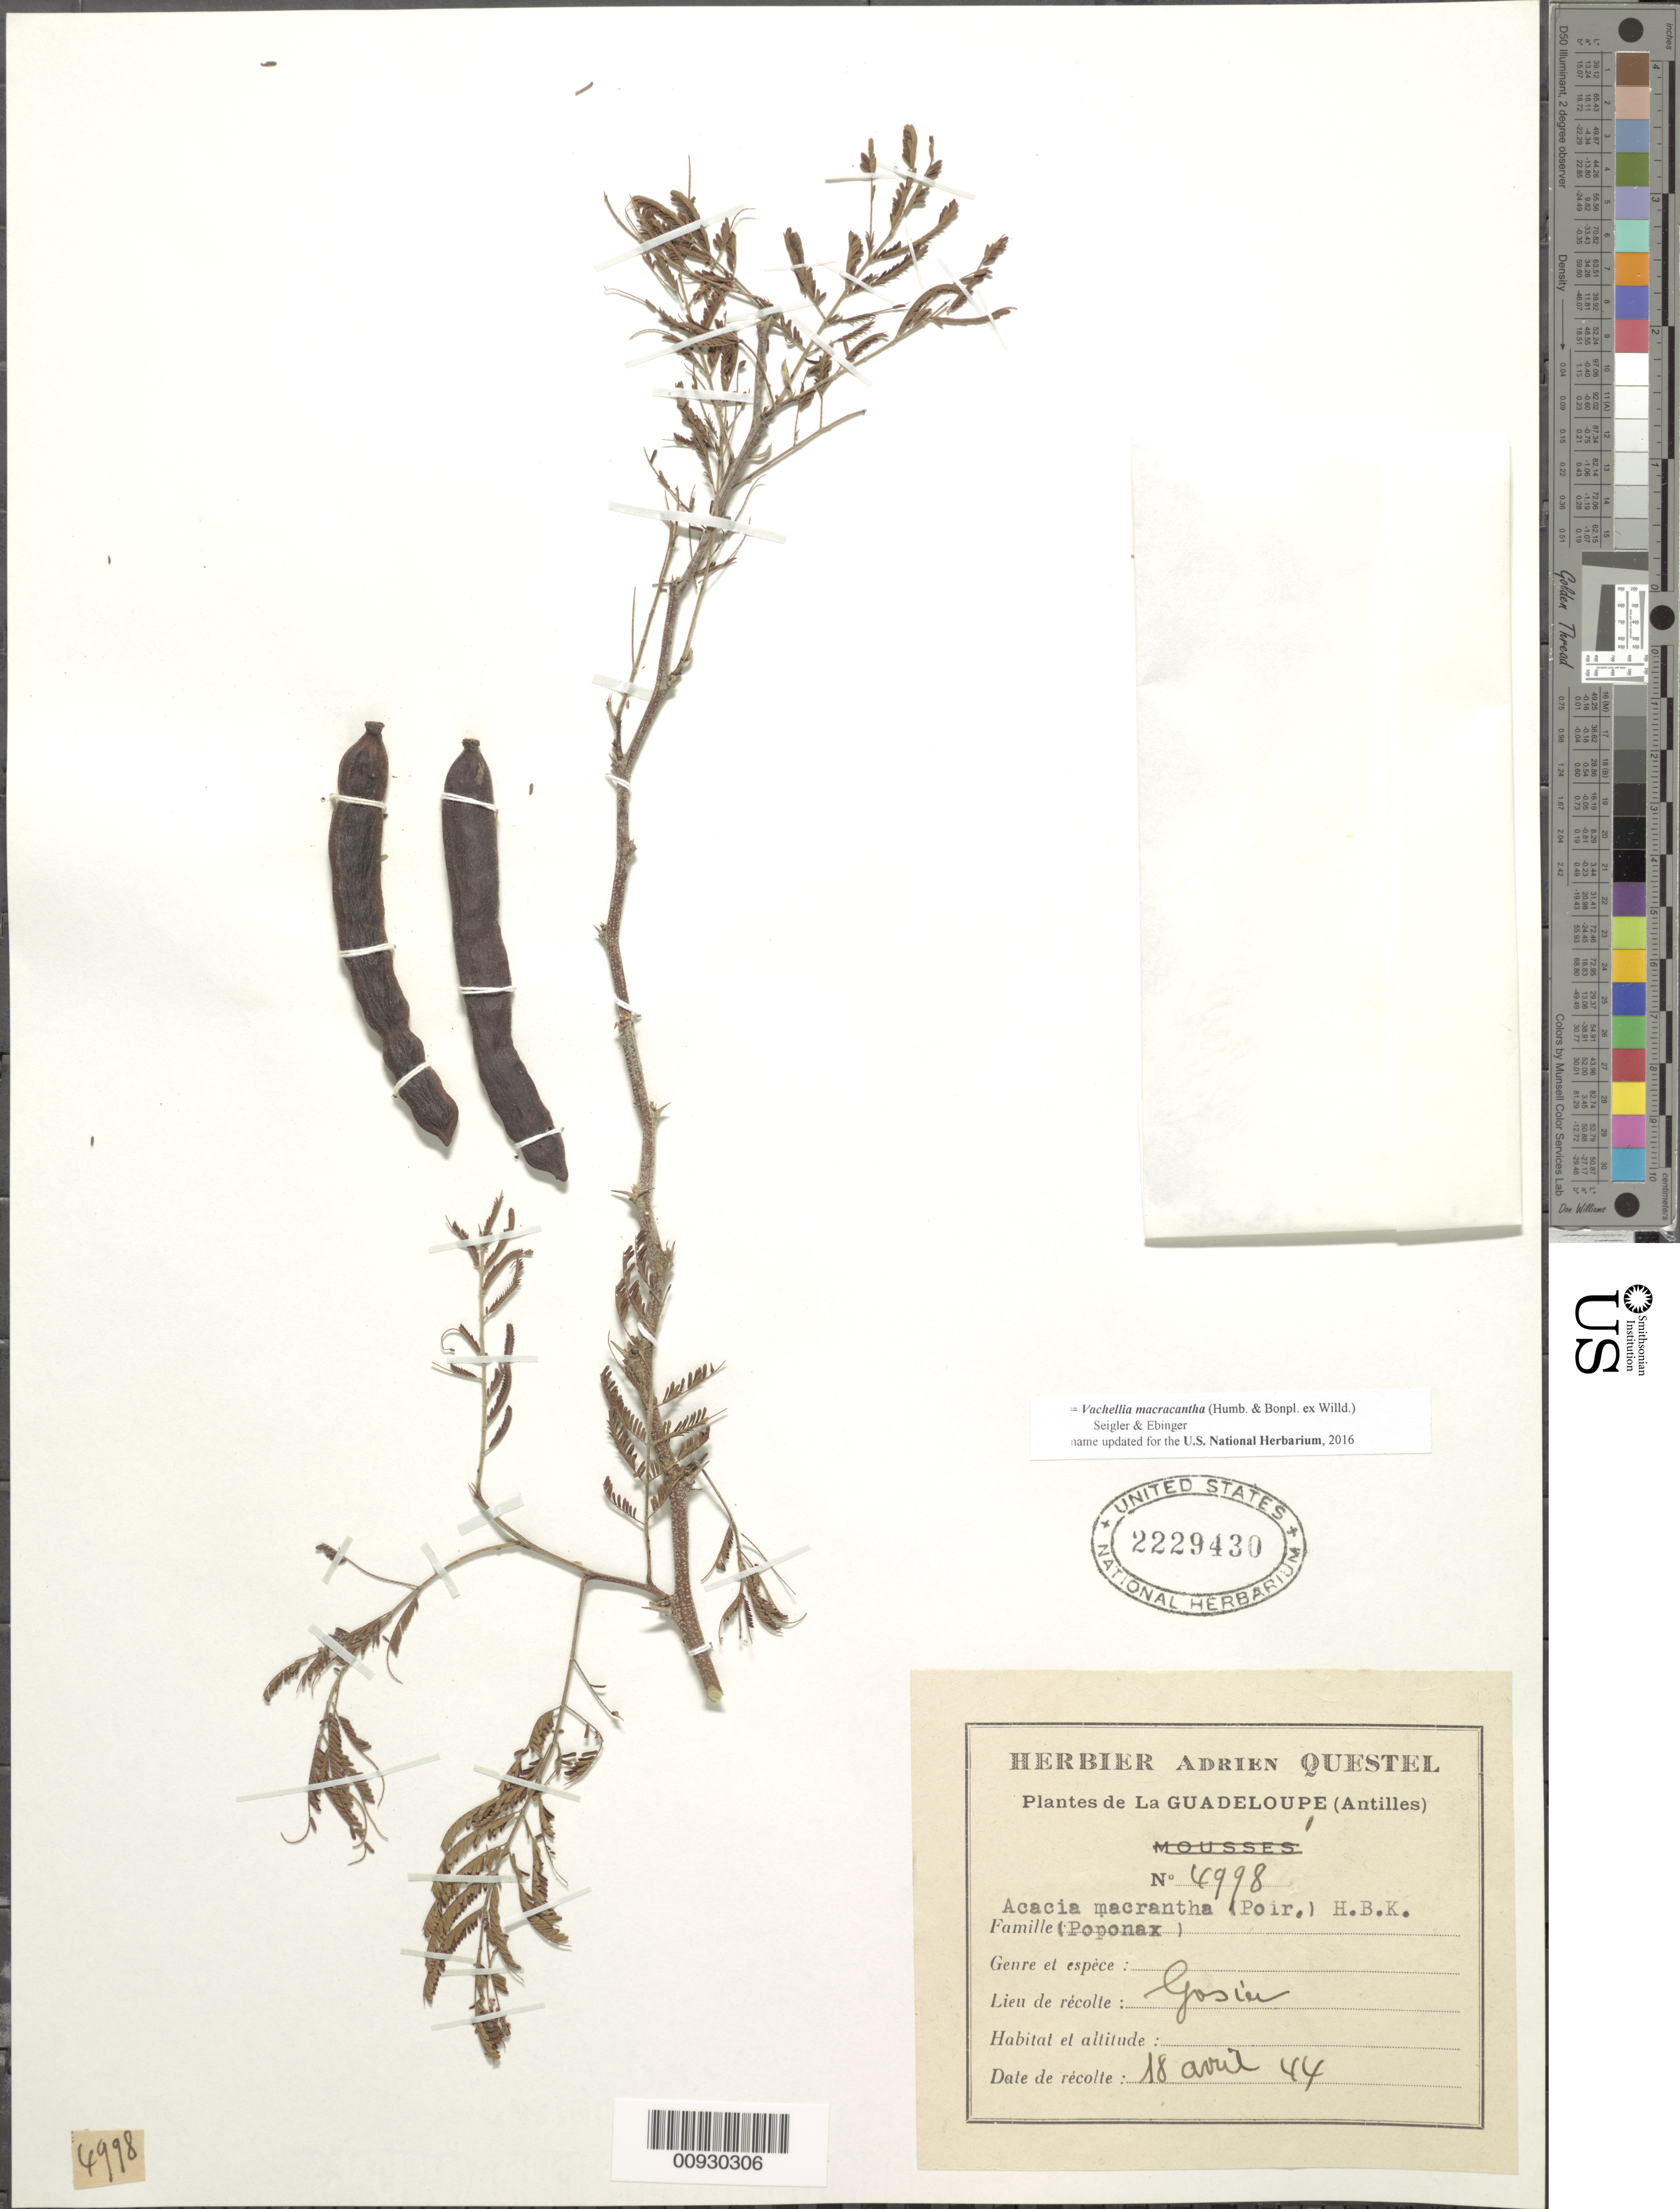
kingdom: Plantae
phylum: Tracheophyta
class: Magnoliopsida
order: Fabales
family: Fabaceae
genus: Vachellia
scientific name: Vachellia macracantha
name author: (Humb. & Bonpl. ex Willd.) Seigler & Ebinger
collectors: A. Questel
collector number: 4998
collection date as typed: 18 Apr 1944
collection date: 1944-04-18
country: Guadeloupe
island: Basse Terre [Guadeloupe]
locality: Gosier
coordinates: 0 N, 0 E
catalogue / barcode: US 2229430